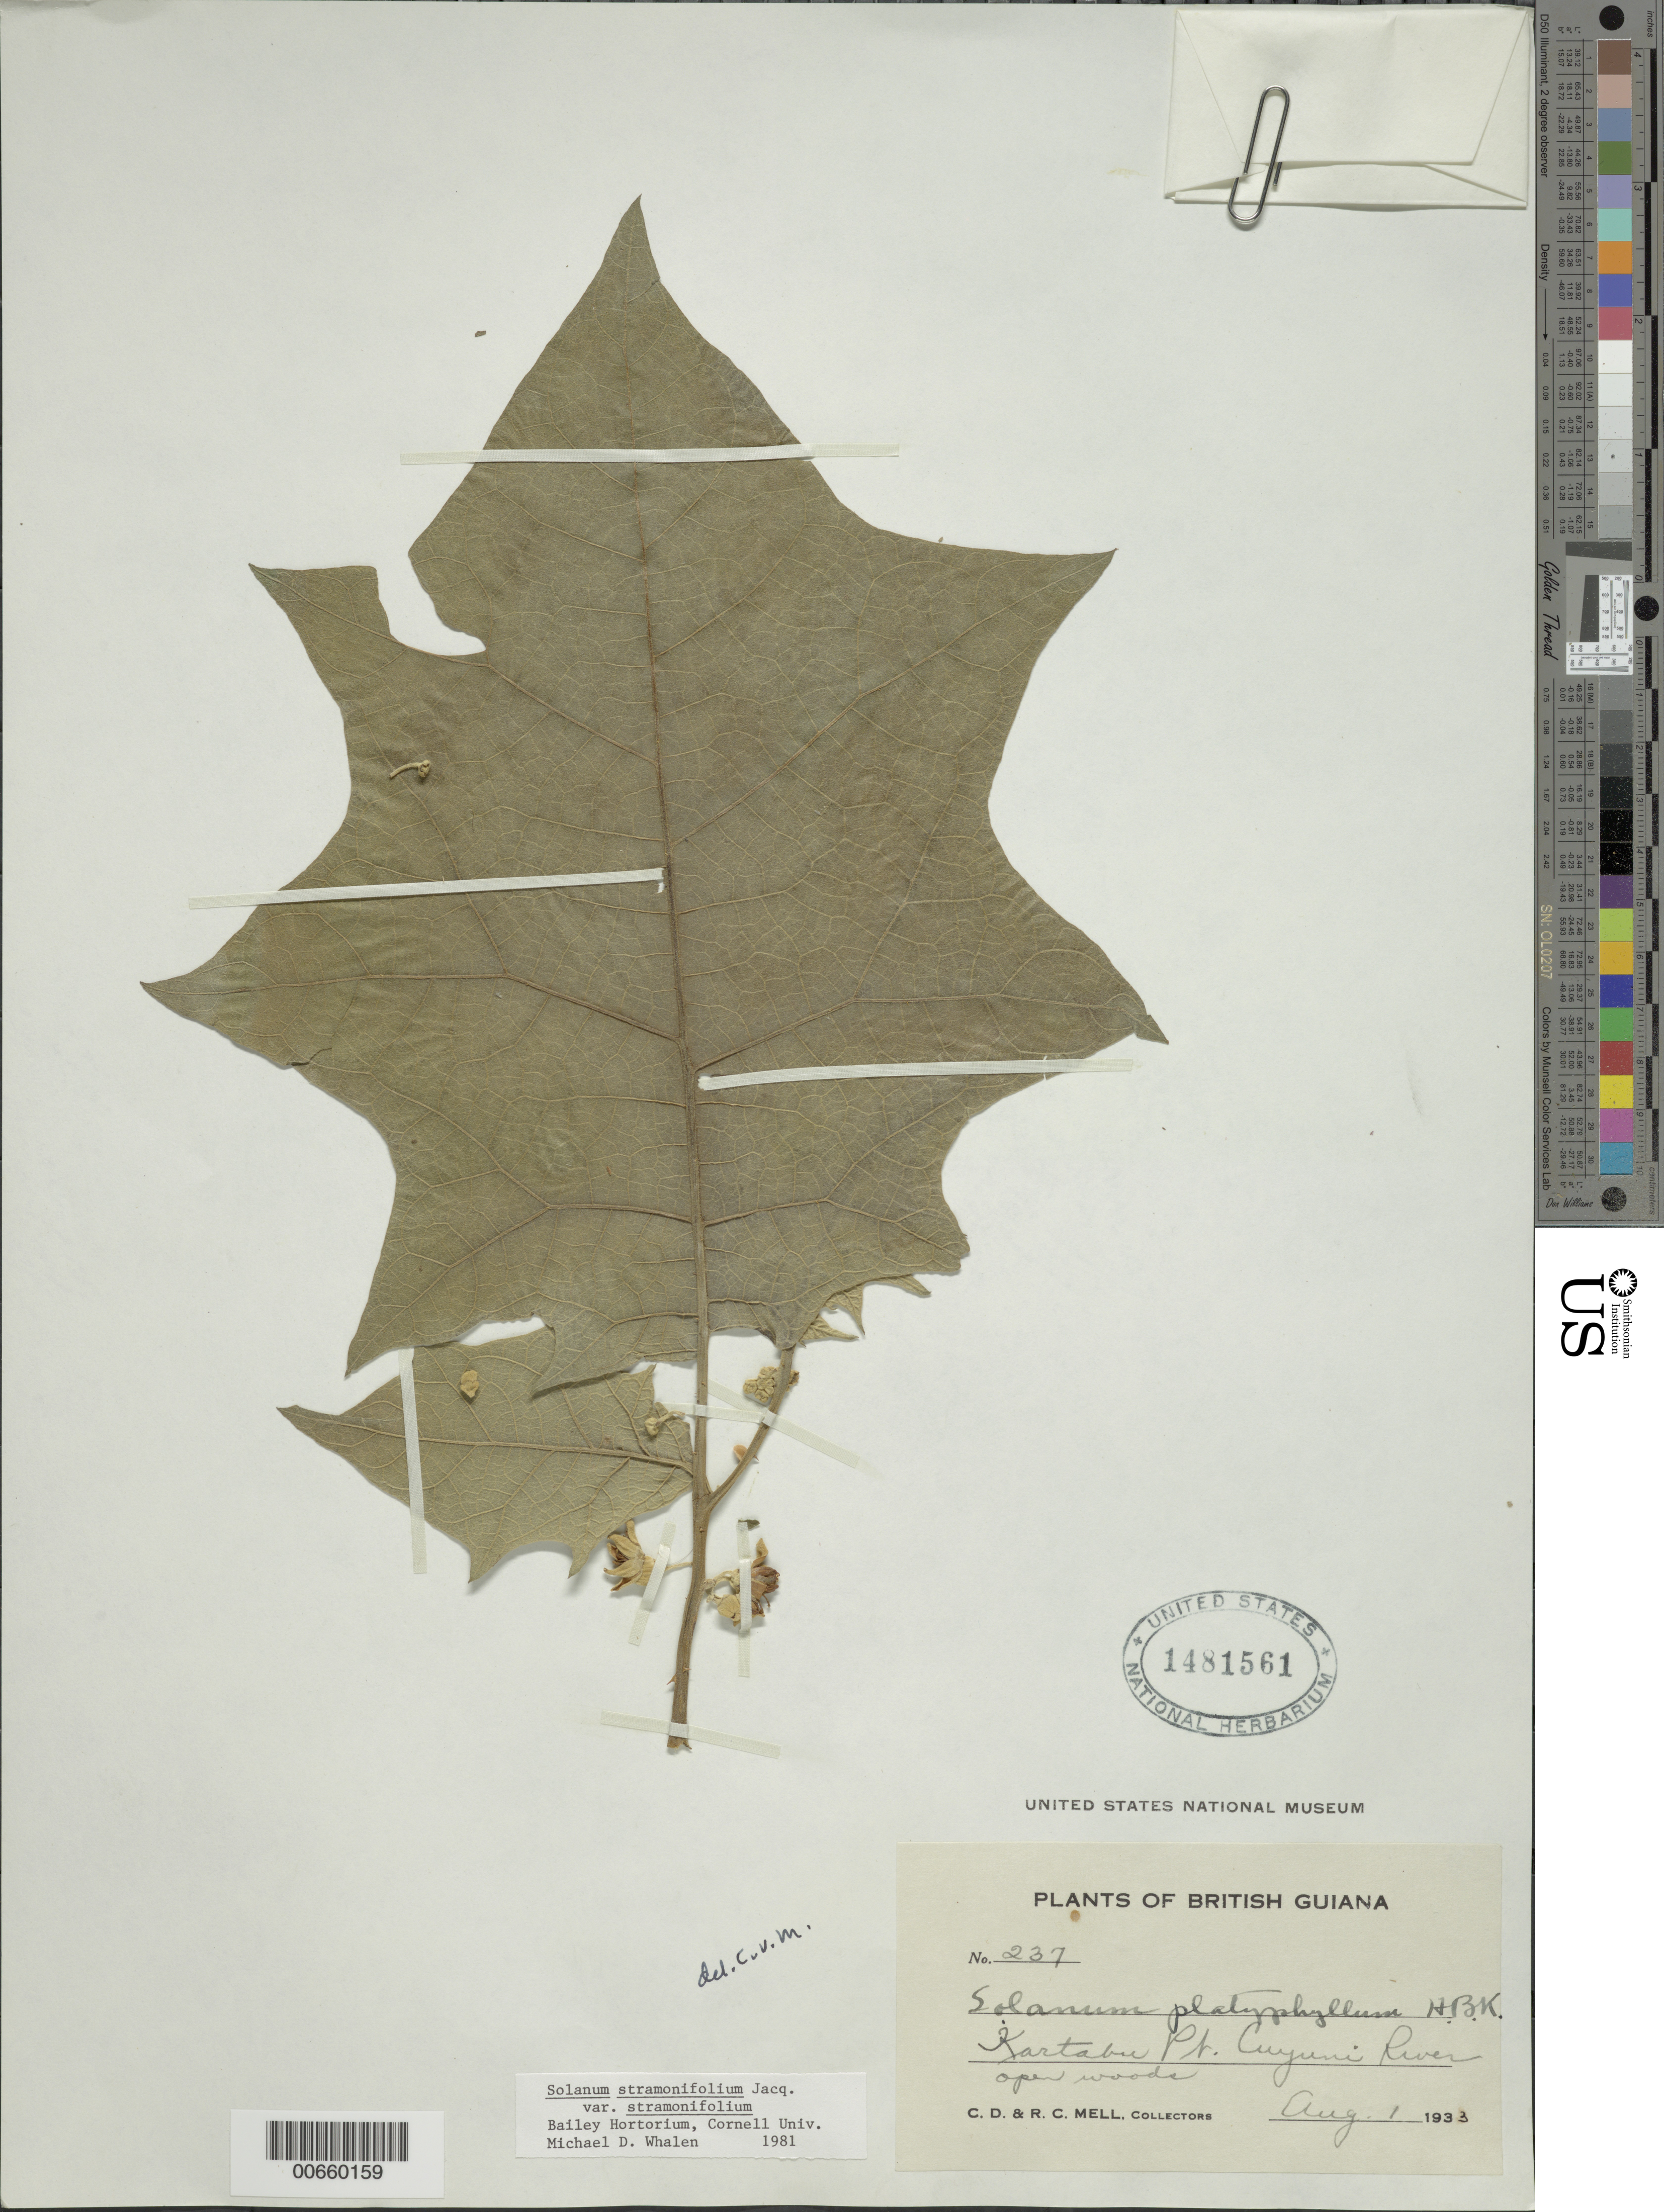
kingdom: Plantae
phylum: Tracheophyta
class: Magnoliopsida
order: Solanales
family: Solanaceae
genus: Solanum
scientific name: Solanum stramoniifolium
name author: Jacq.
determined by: Whalen, M. D.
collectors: C. D. Mell & R. Mell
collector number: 237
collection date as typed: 8 Aug 1933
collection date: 1933-08-08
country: Guyana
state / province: Cuyuni-Mazaruni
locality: Kartabu Point, Cuyuni River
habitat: Open woods.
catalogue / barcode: US 1481561